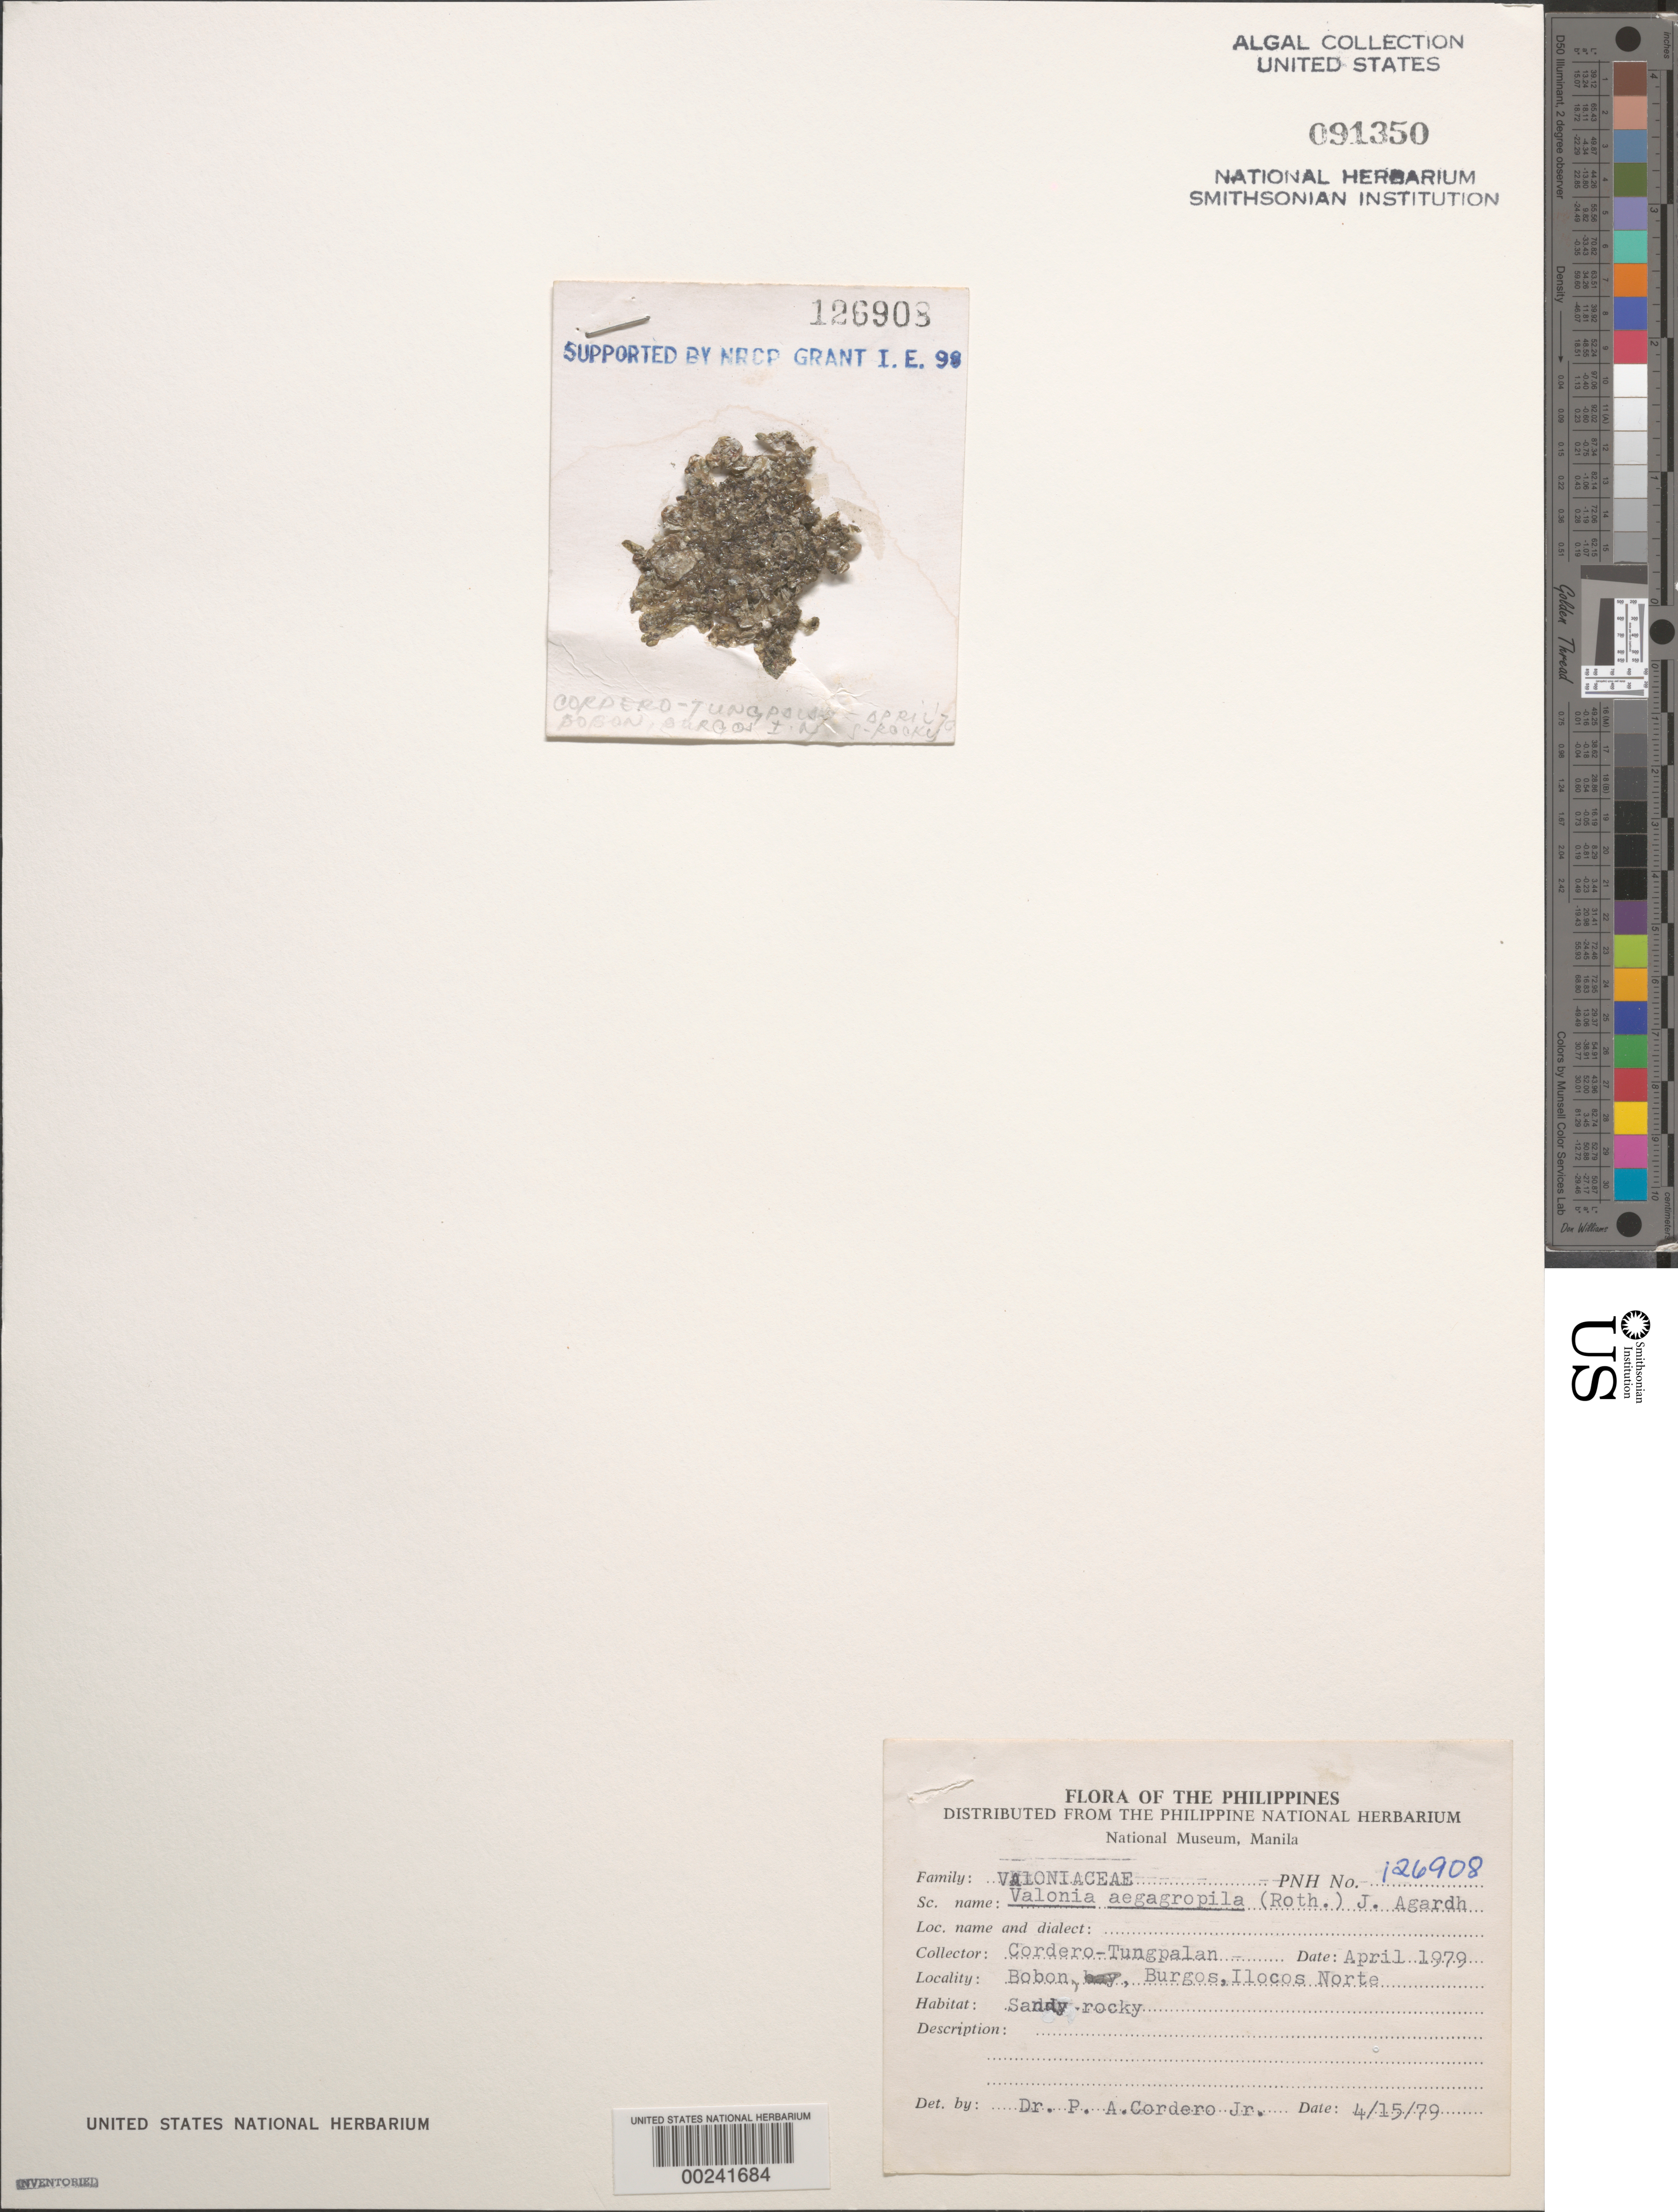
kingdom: Plantae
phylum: Chlorophyta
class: Ulvophyceae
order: Siphonocladales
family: Valoniaceae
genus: Valonia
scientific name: Valonia aegagropila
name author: C. Agardh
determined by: Cordero, P. A., Jr.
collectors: P. A. Cordero & A. Tungpalan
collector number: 126908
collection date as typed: Apr 1979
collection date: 1979-04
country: Philippines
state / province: Ilocos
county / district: Ilocos Norte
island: Luzon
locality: Bobon, Burgos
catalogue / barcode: US 91350